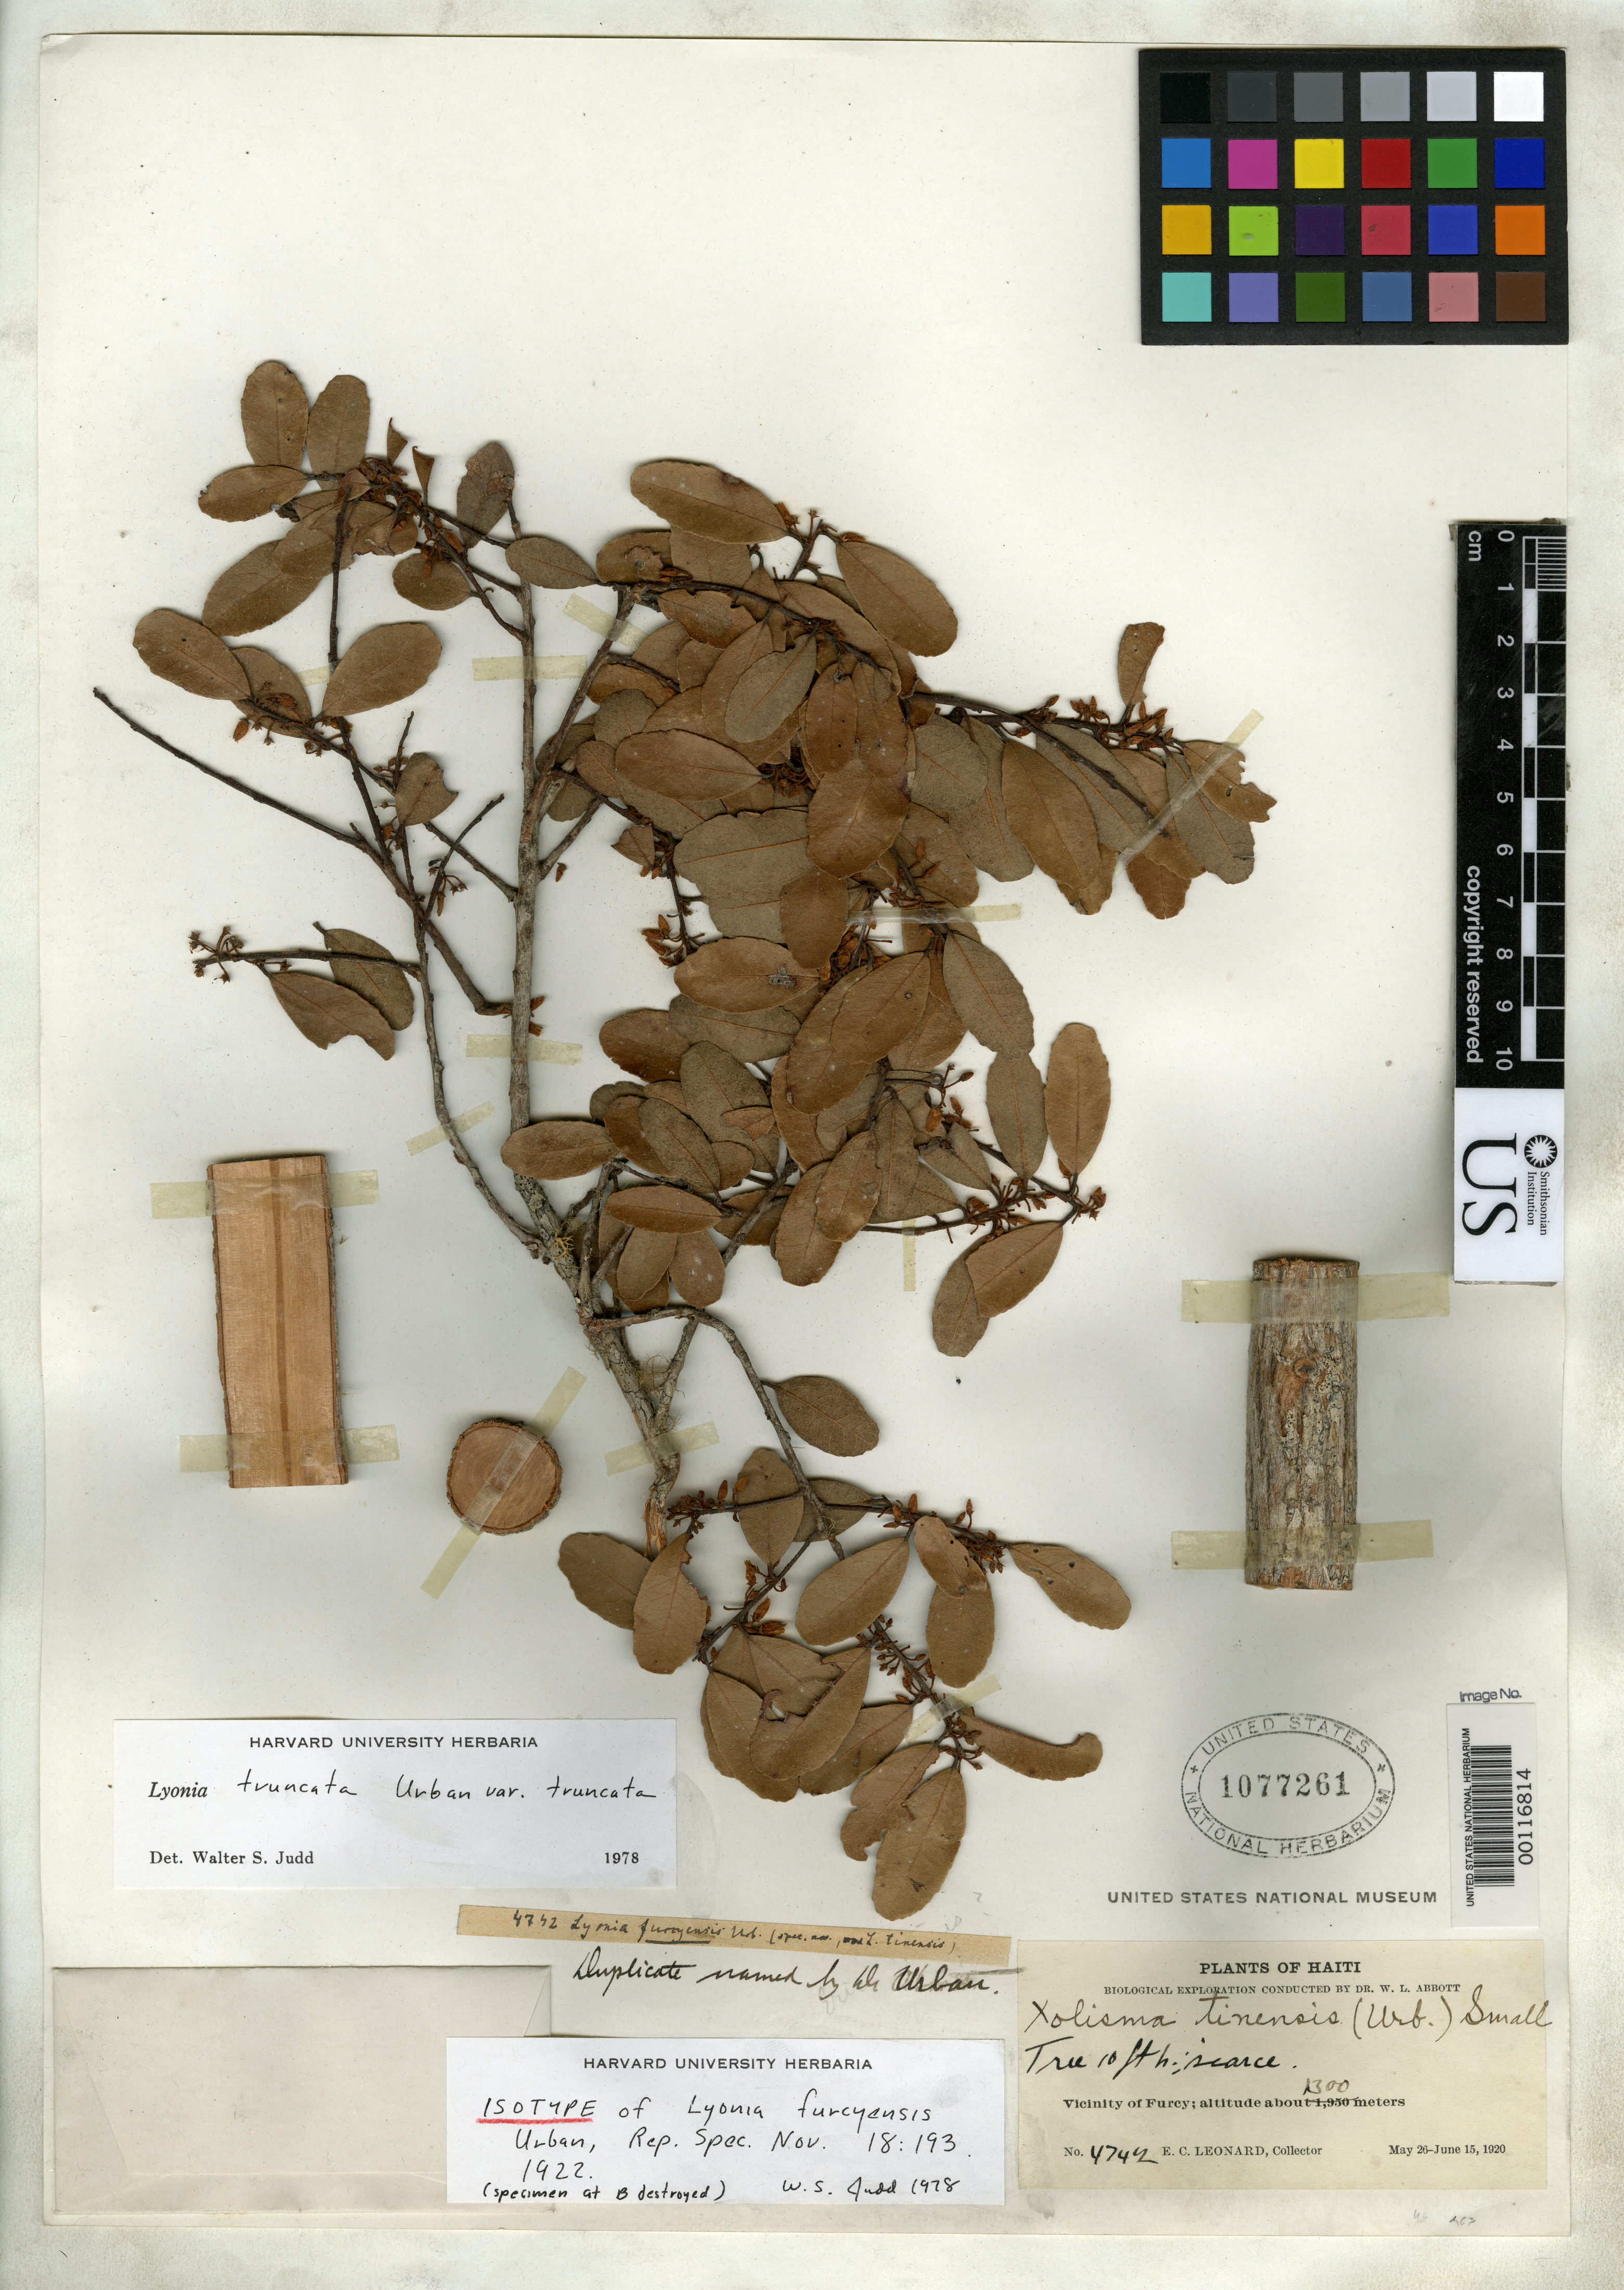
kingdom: Plantae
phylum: Tracheophyta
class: Magnoliopsida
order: Ericales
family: Ericaceae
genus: Lyonia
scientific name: Lyonia furcyensis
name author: Urb.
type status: Isotype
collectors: E. C. Leonard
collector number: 4742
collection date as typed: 26 May 1920 to 15 Jun 1920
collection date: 1920-05-26/1920-06-15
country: Haiti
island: Hispaniola Island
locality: Furcy Mountain.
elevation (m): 1300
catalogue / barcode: US 1077261